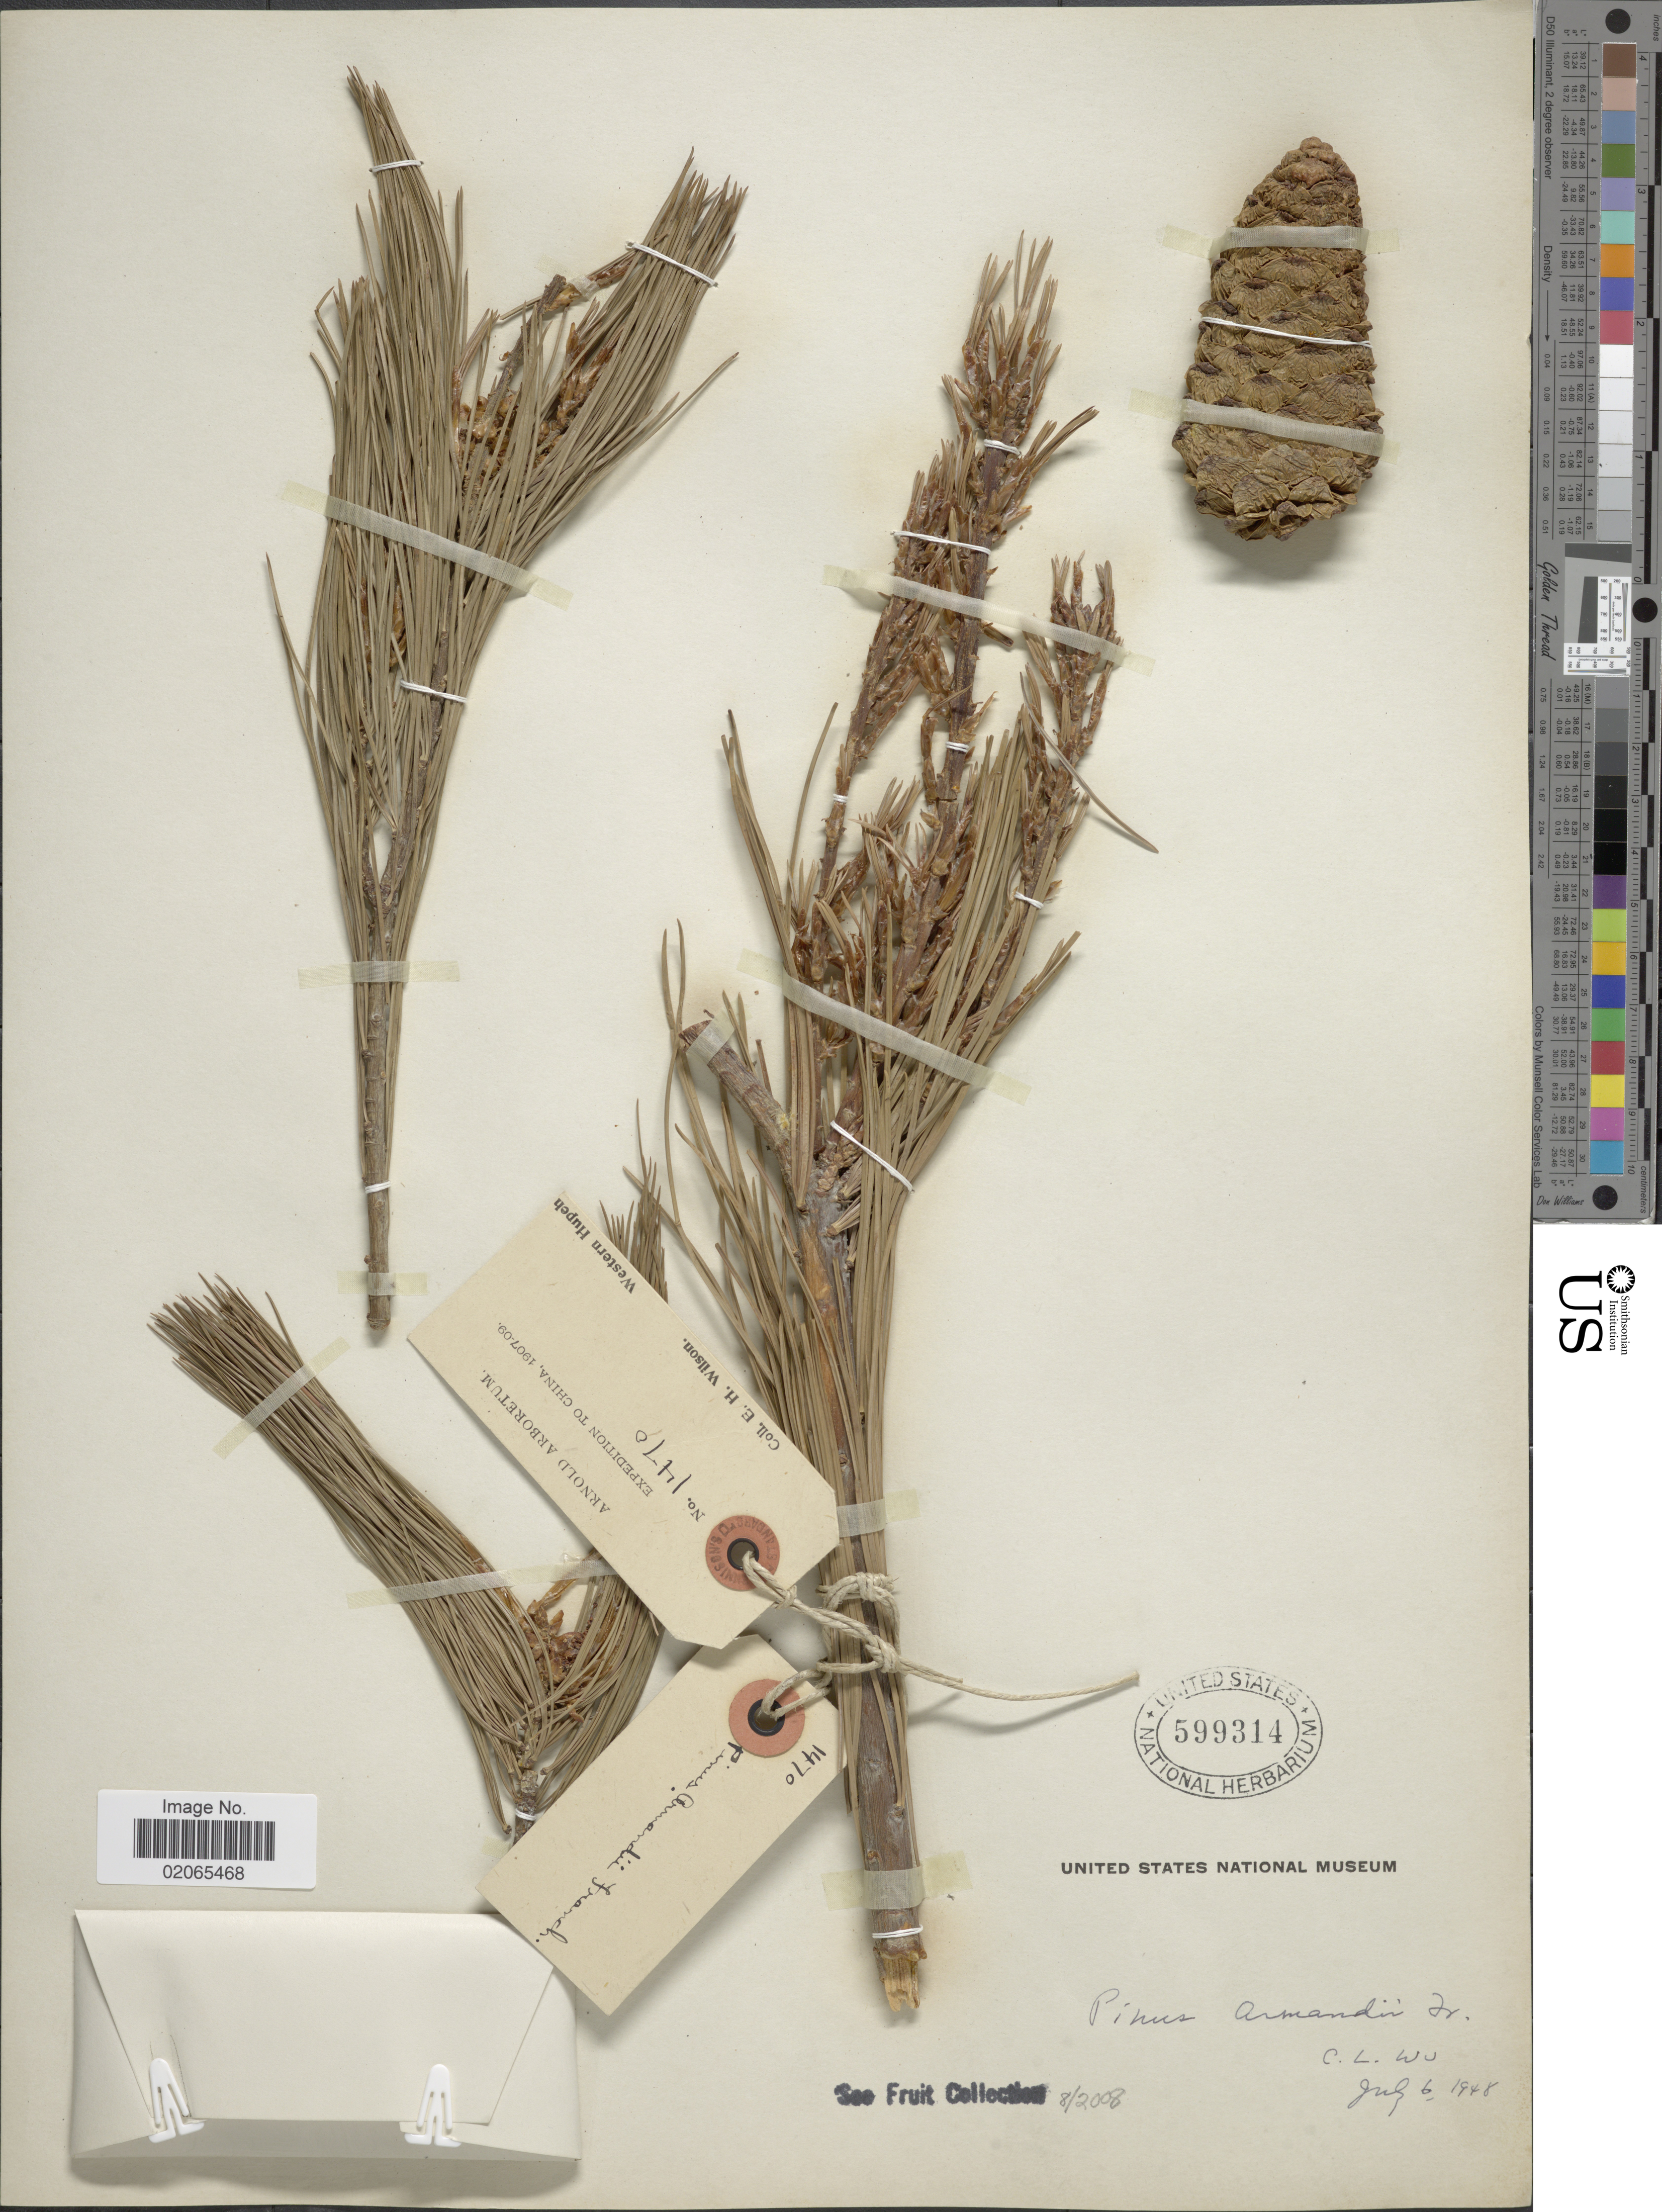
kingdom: Plantae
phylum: Tracheophyta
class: Pinopsida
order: Pinales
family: Pinaceae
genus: Pinus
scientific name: Pinus armandii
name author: Franch.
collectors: E. Wilson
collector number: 1470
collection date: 1907/1909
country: China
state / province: Hubei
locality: Western Hupeh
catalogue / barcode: US 599314